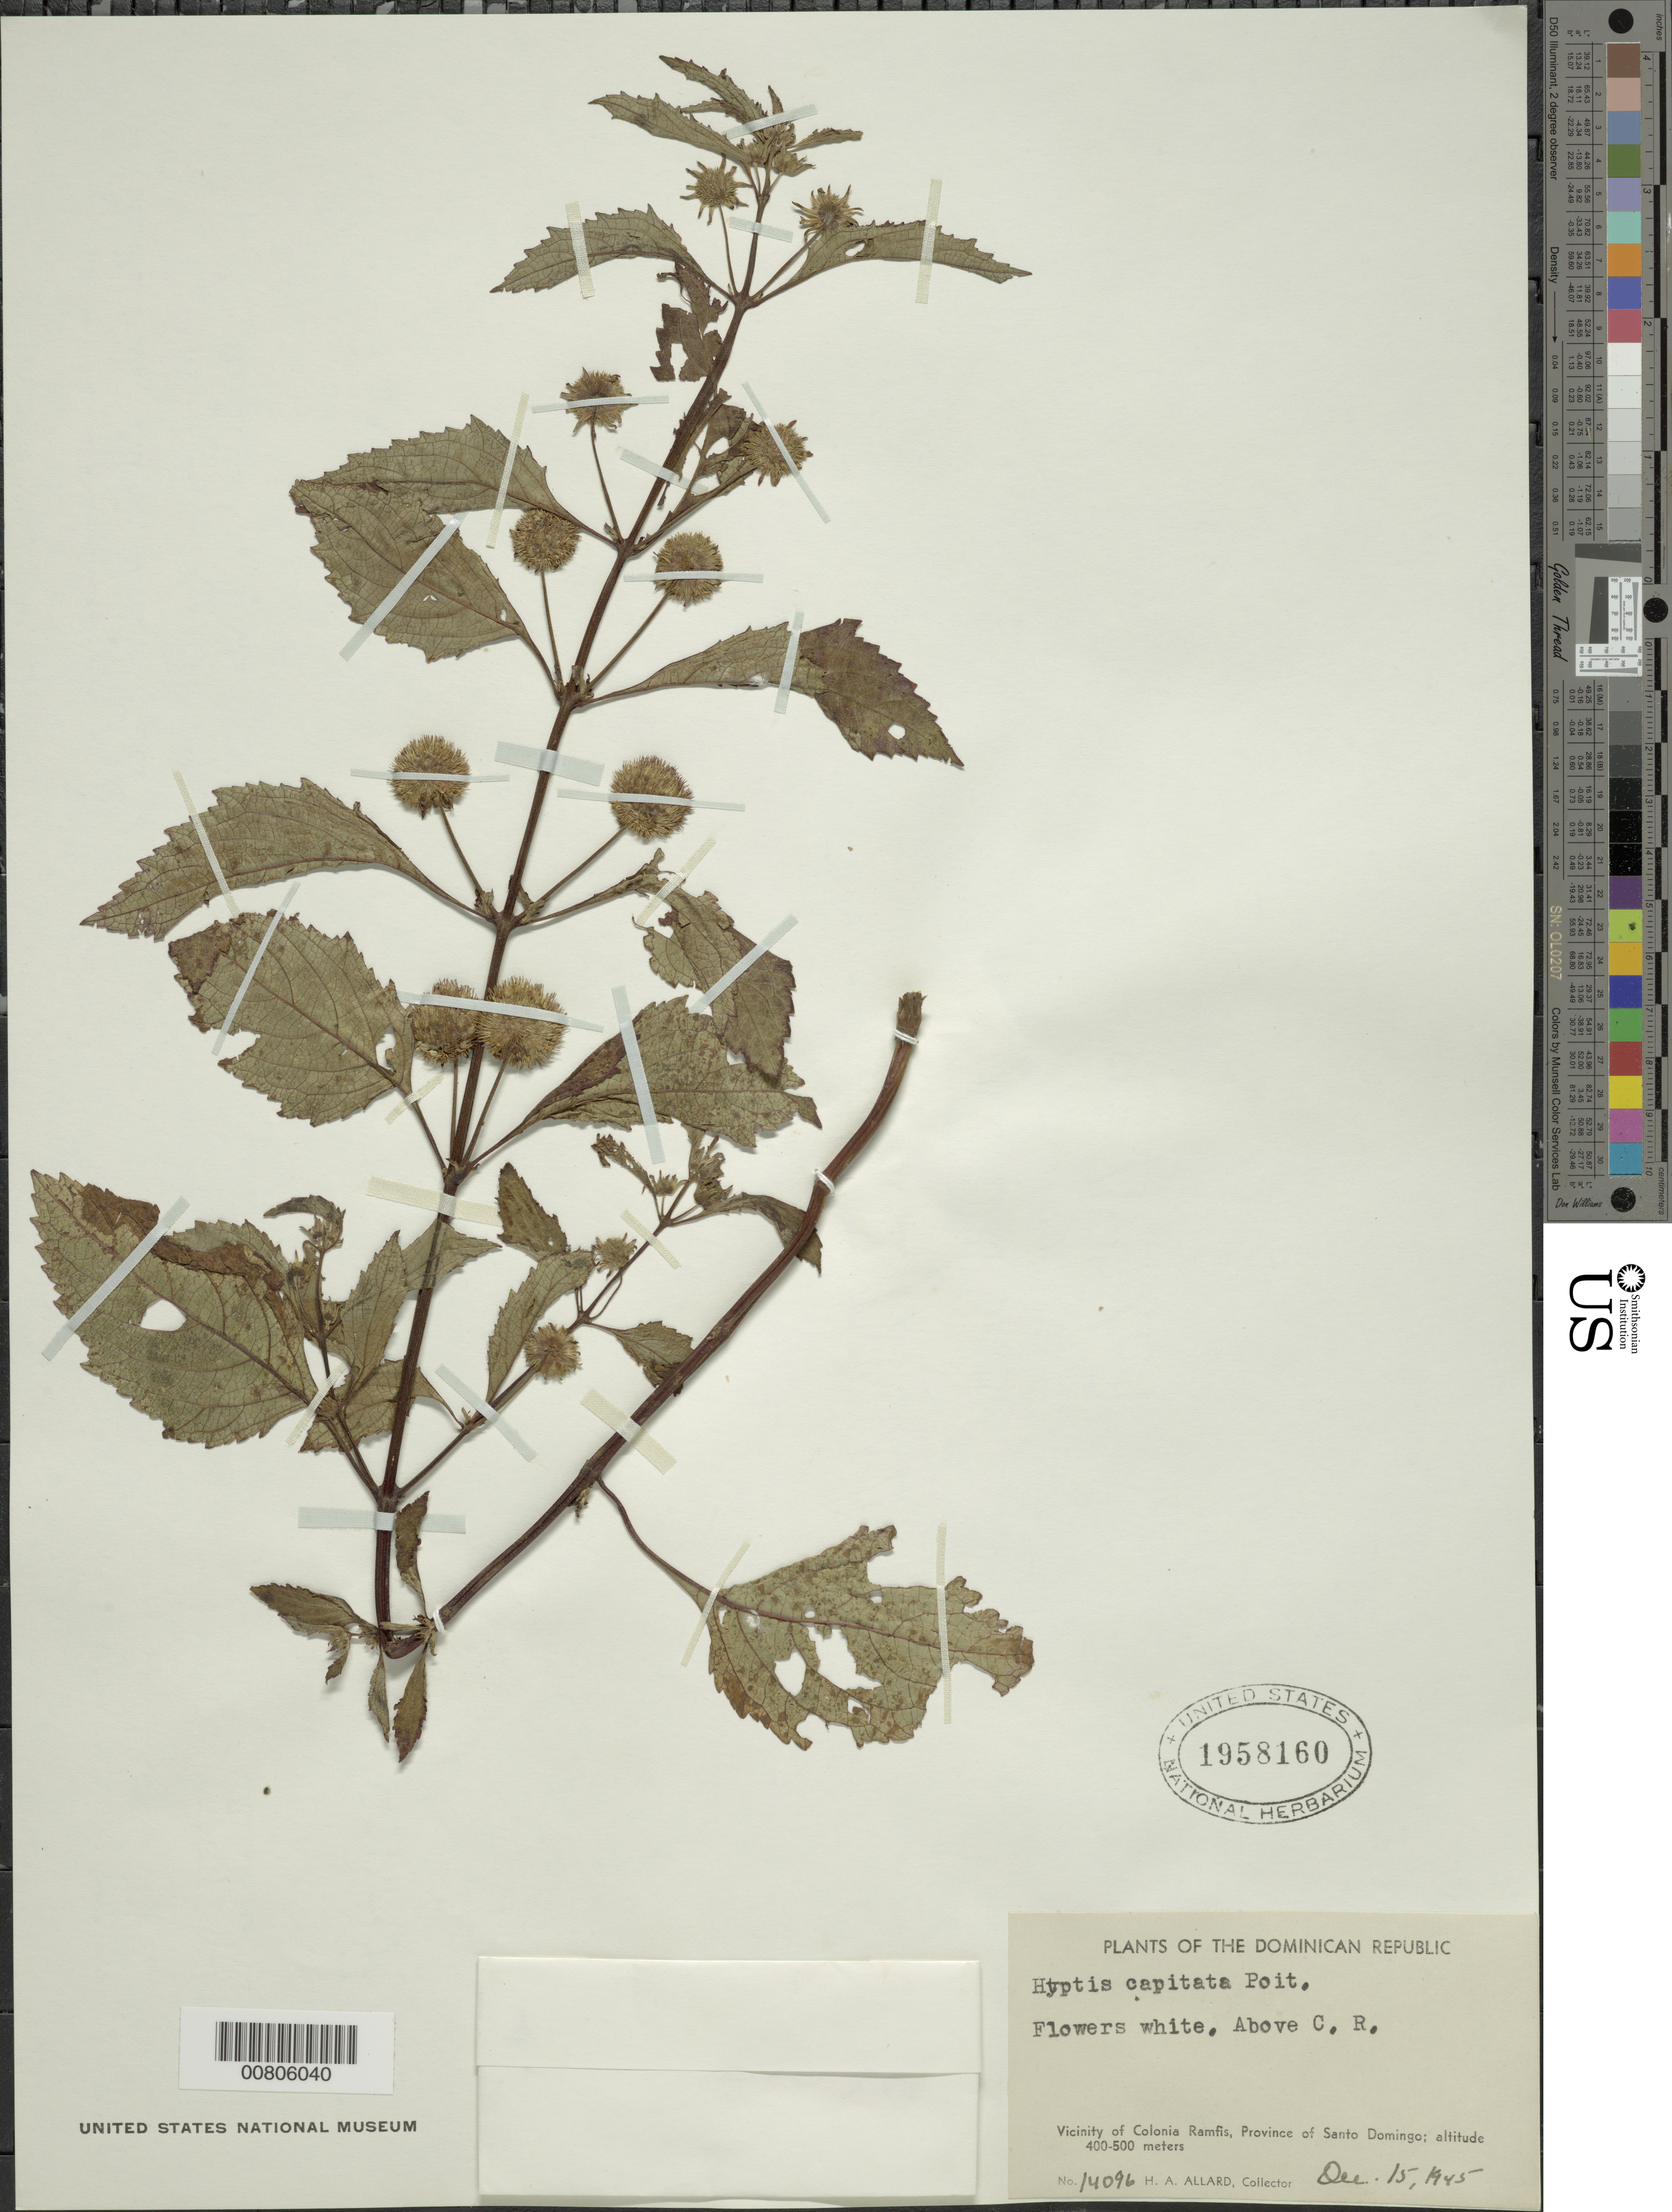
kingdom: Plantae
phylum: Tracheophyta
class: Magnoliopsida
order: Lamiales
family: Lamiaceae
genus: Hyptis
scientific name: Hyptis capitata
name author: Jacq.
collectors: H. A. Allard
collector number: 14096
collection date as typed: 15 Dec 1945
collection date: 1945-12-15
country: Dominican Republic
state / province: Distrito Nacional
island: Hispaniola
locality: Vicinity of Colonia Ramfis, above CR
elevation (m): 400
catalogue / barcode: US 1958160